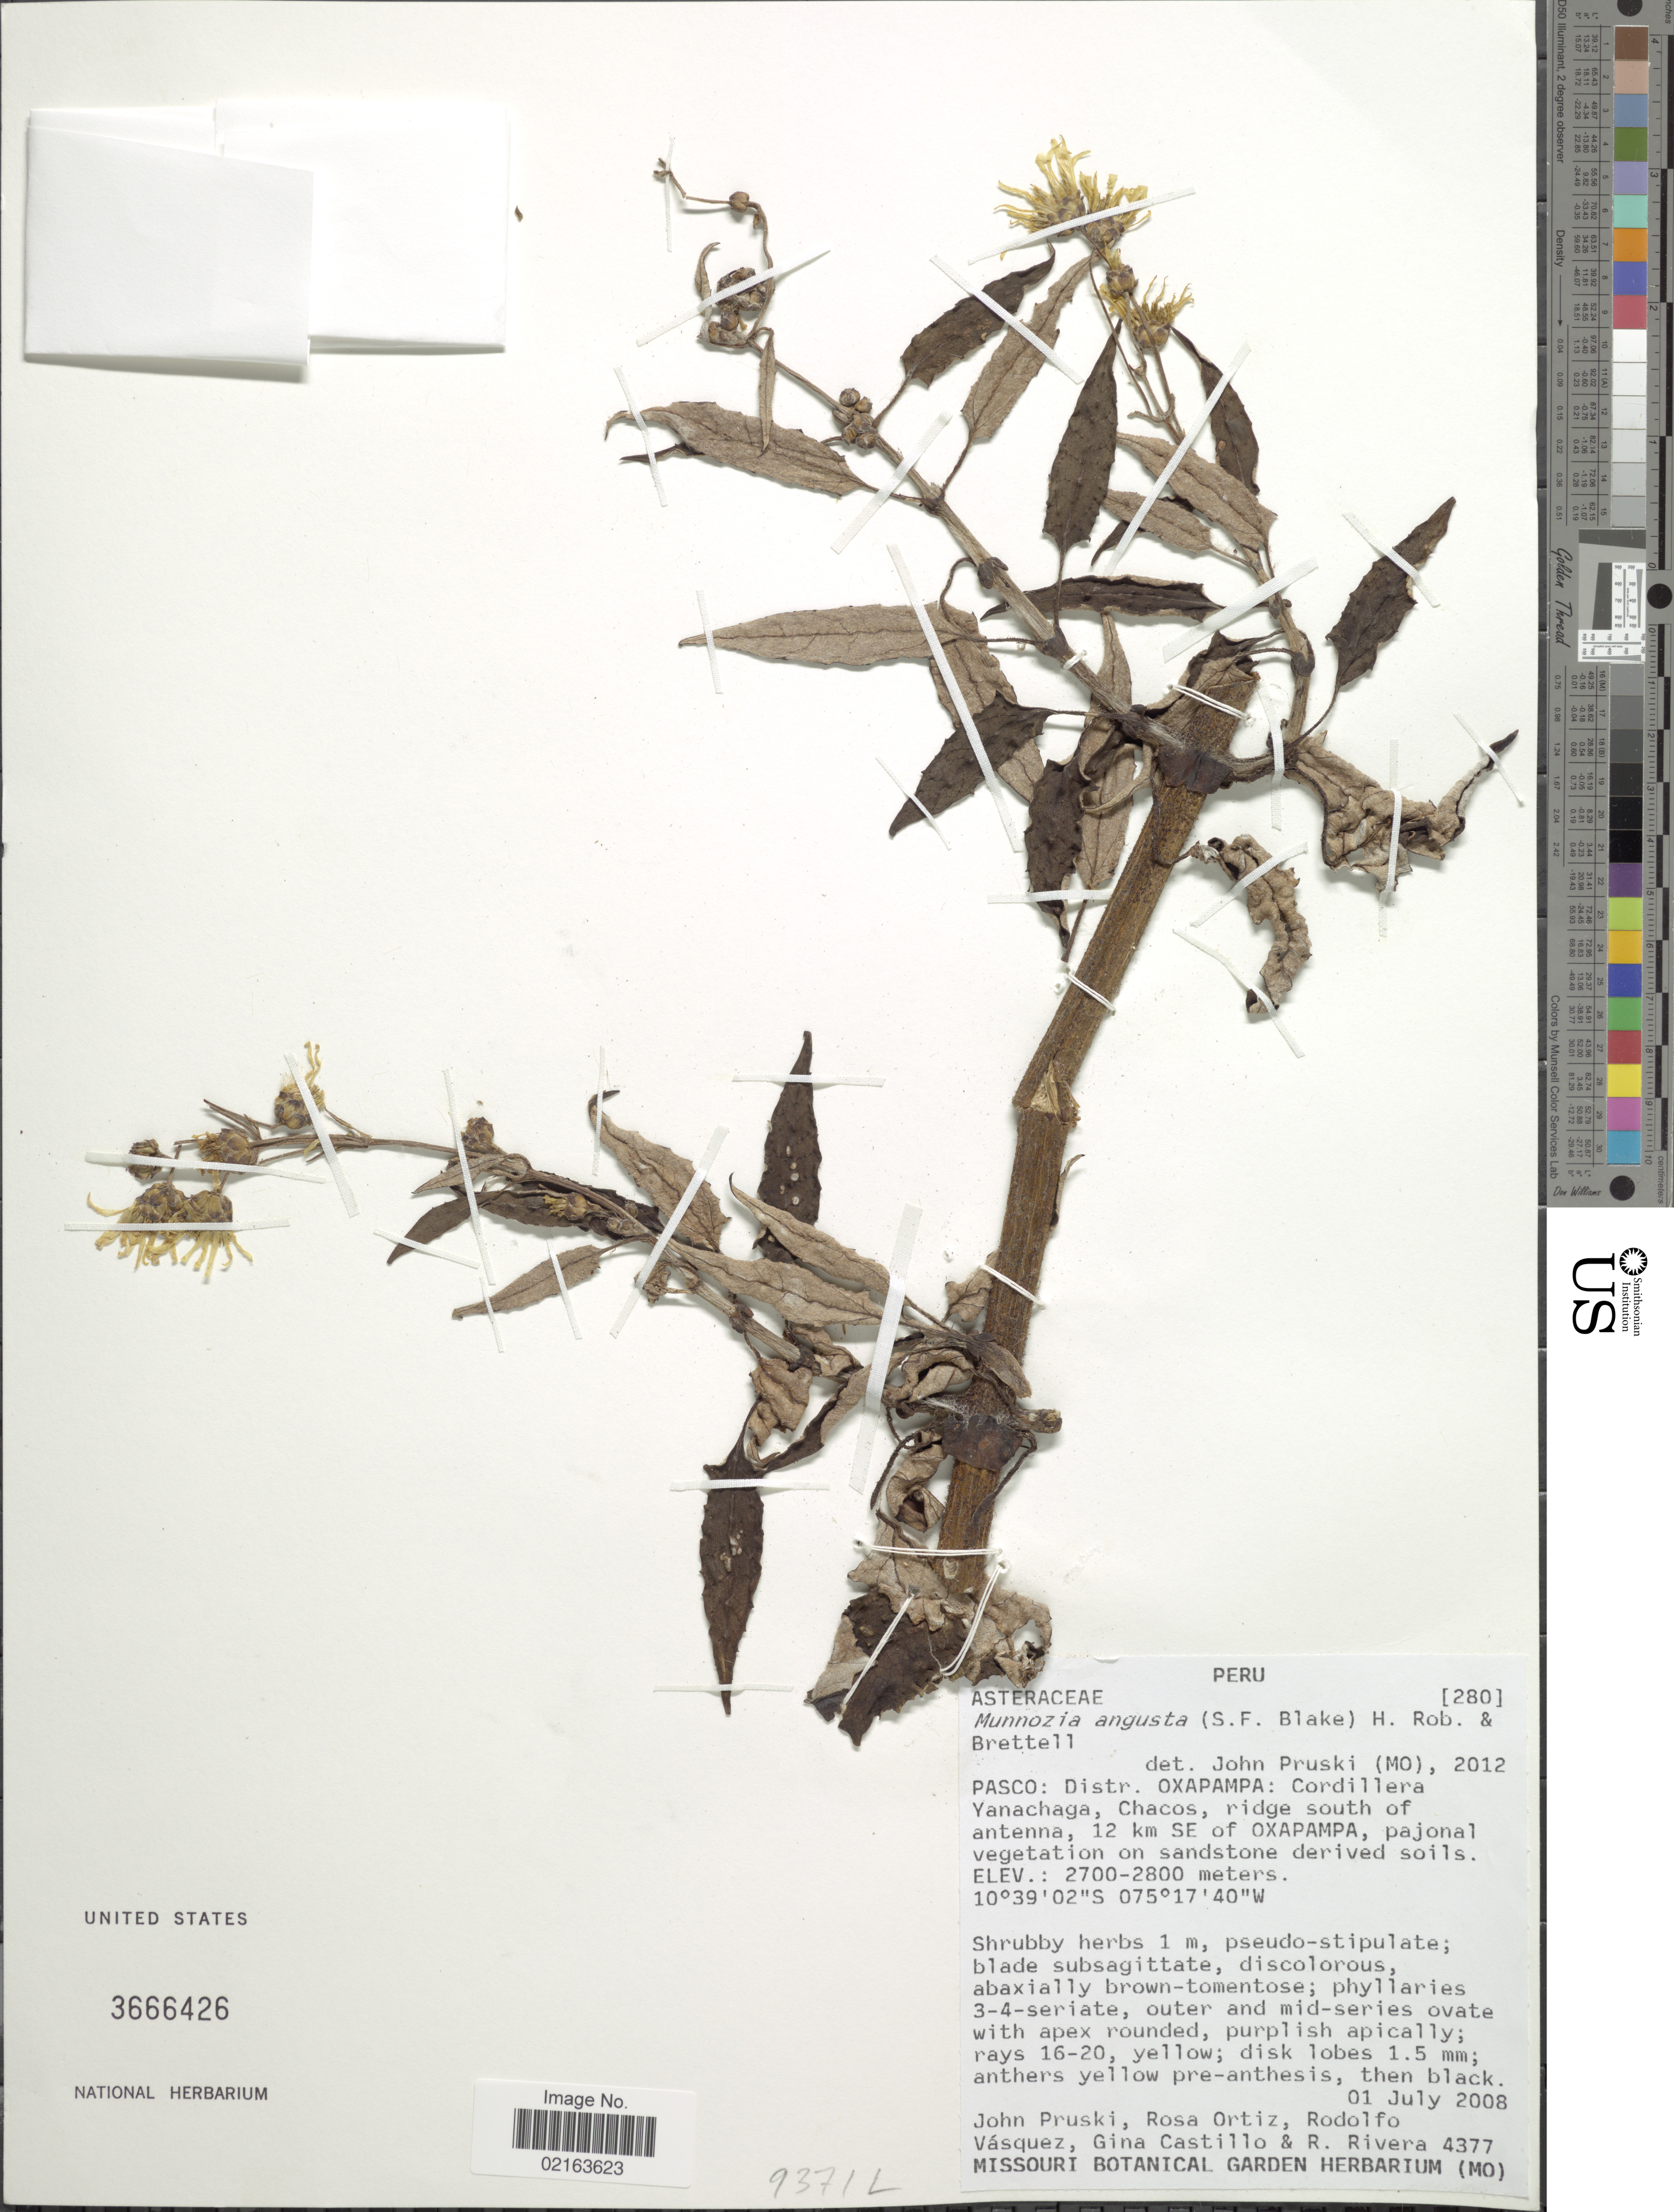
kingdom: Plantae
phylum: Tracheophyta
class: Magnoliopsida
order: Asterales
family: Asteraceae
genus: Munnozia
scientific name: Munnozia angusta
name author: (S.F. Blake) H. Rob. & Brettell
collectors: J. F. Pruski, R. Ortíz, R. Vásquez, G. Castillo & R. Rivera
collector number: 4377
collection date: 2008-07-01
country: Peru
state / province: Pasco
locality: Pasco: Distr. Oxapampa: Cordillera Yanachaga, Chacos, ridge south of antenna, 12 km SE of Oxapampa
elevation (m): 2700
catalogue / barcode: US 3666426